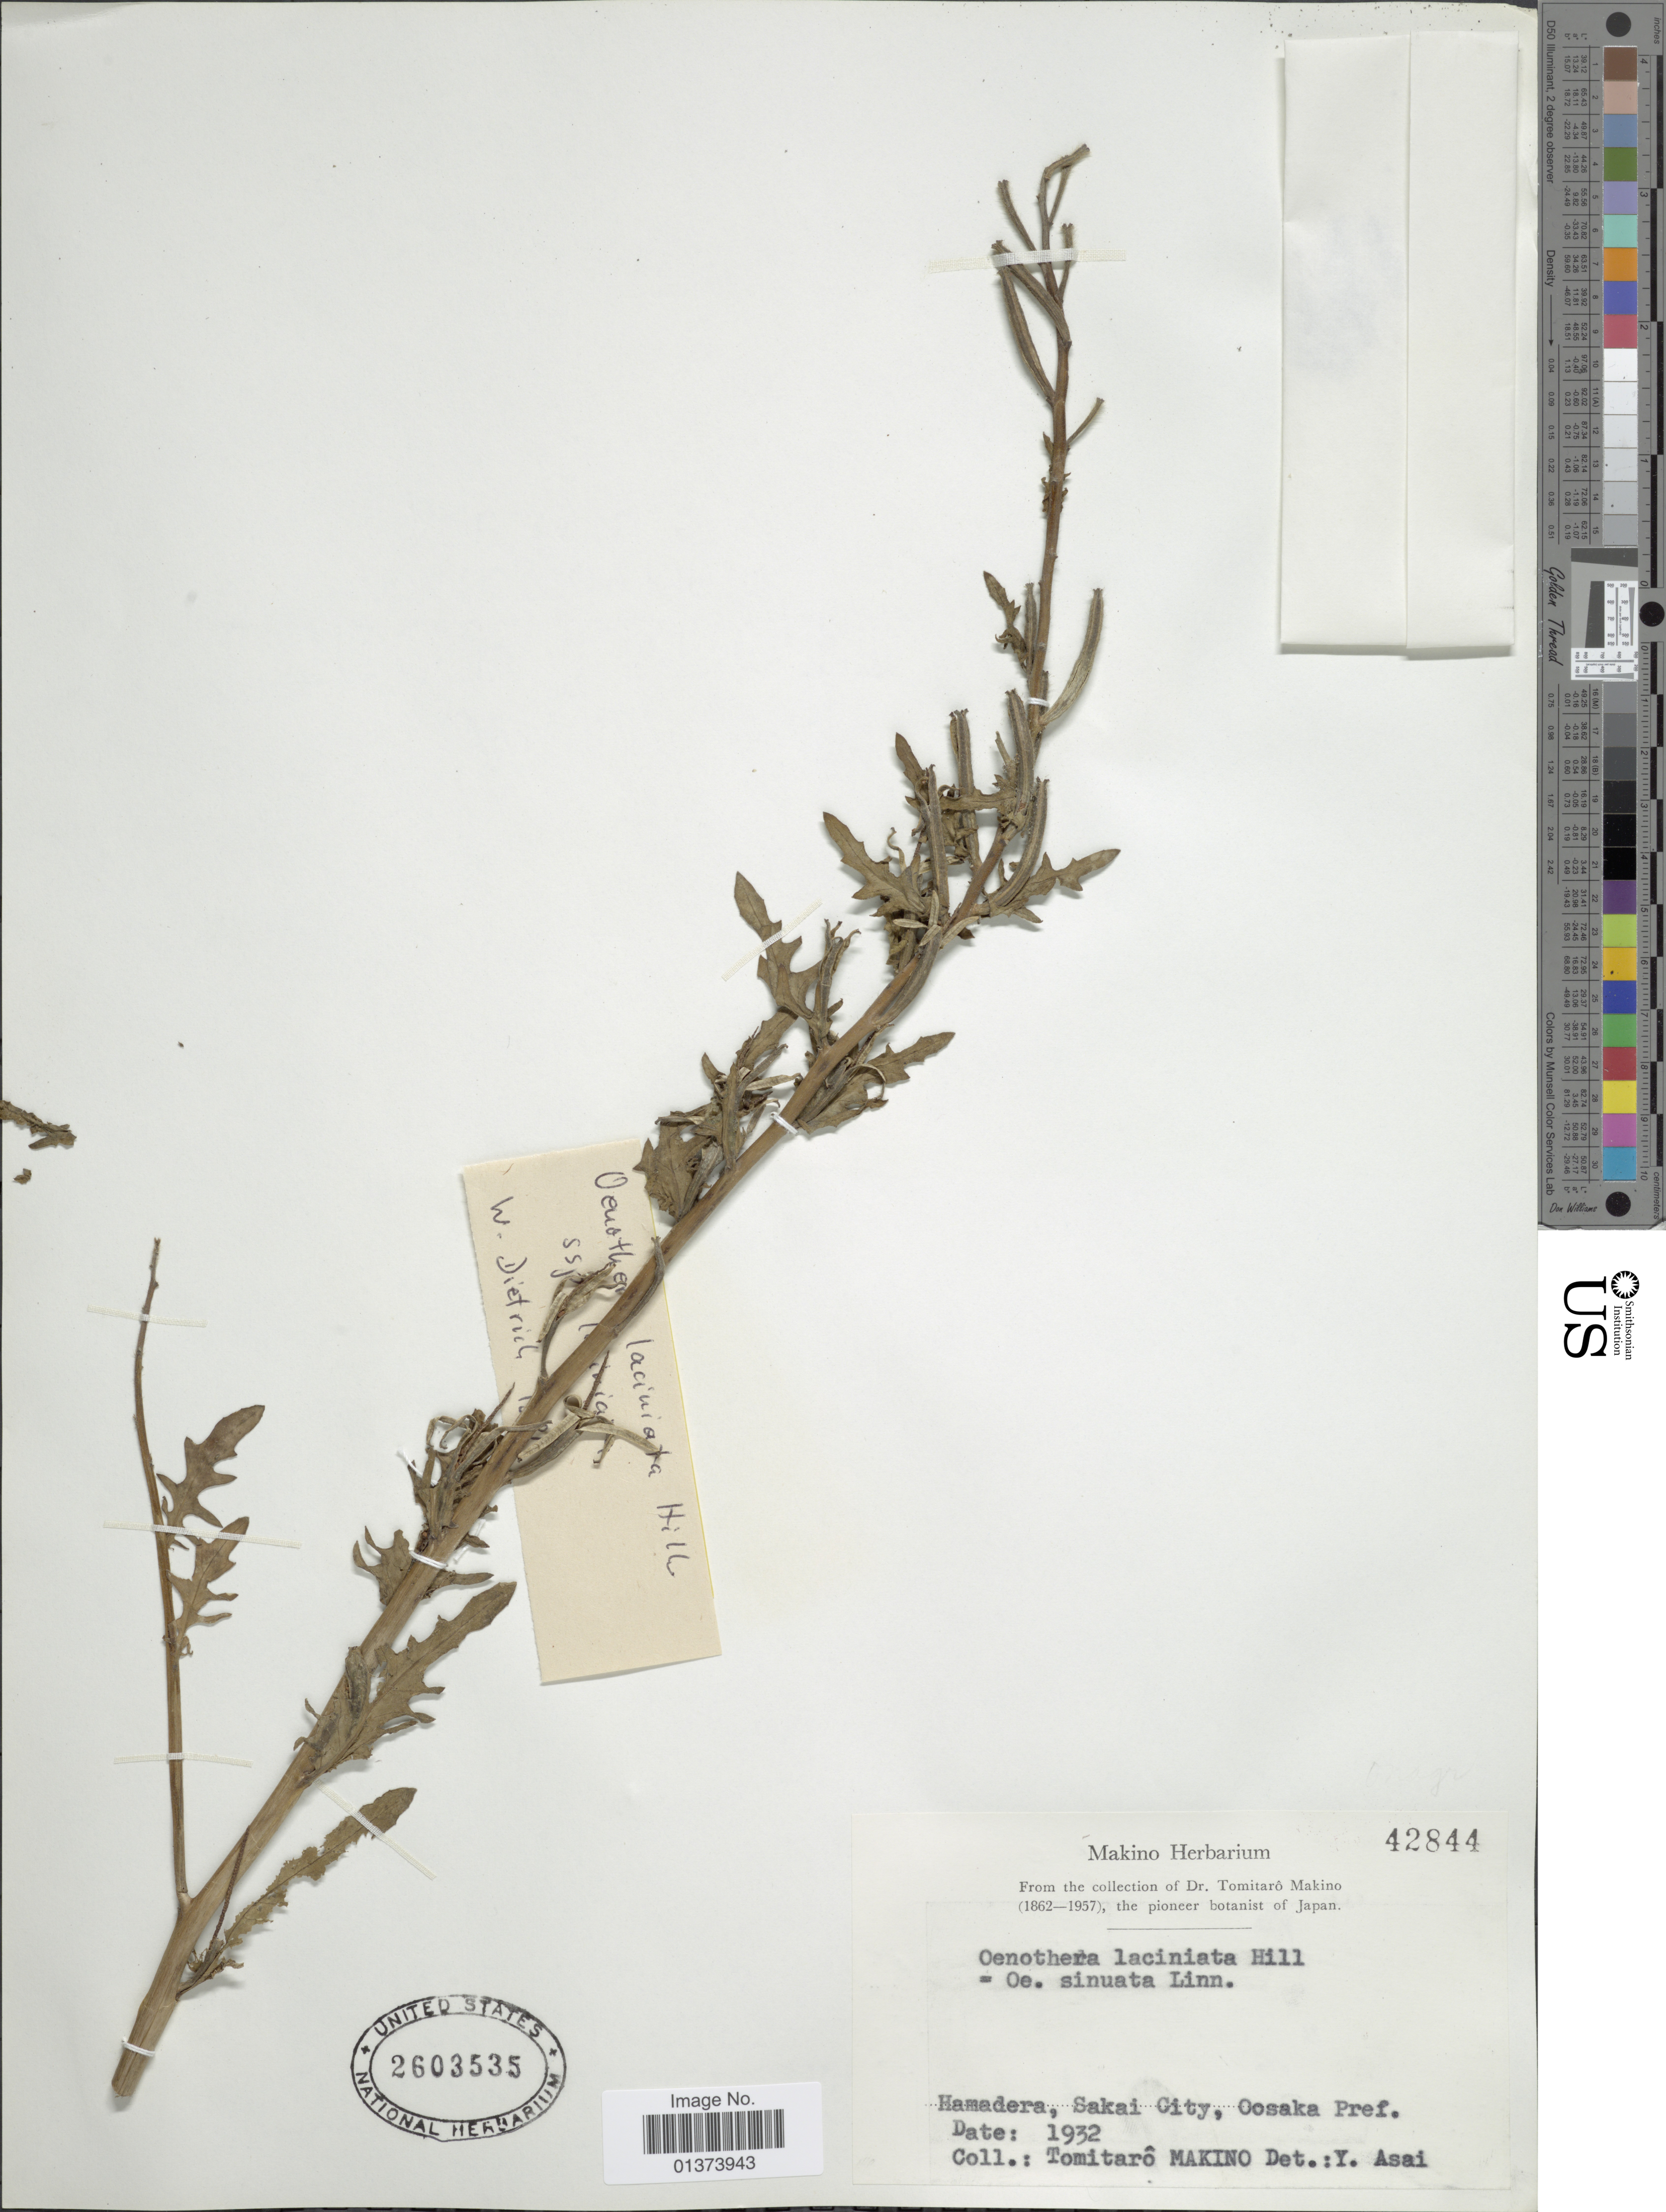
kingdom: Plantae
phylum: Tracheophyta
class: Magnoliopsida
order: Myrtales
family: Onagraceae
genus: Oenothera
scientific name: Oenothera laciniata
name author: Hill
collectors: T. Makino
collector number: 42844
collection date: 1932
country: Japan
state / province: Osaka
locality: Hamadera, Sakai City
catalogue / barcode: US 2603535